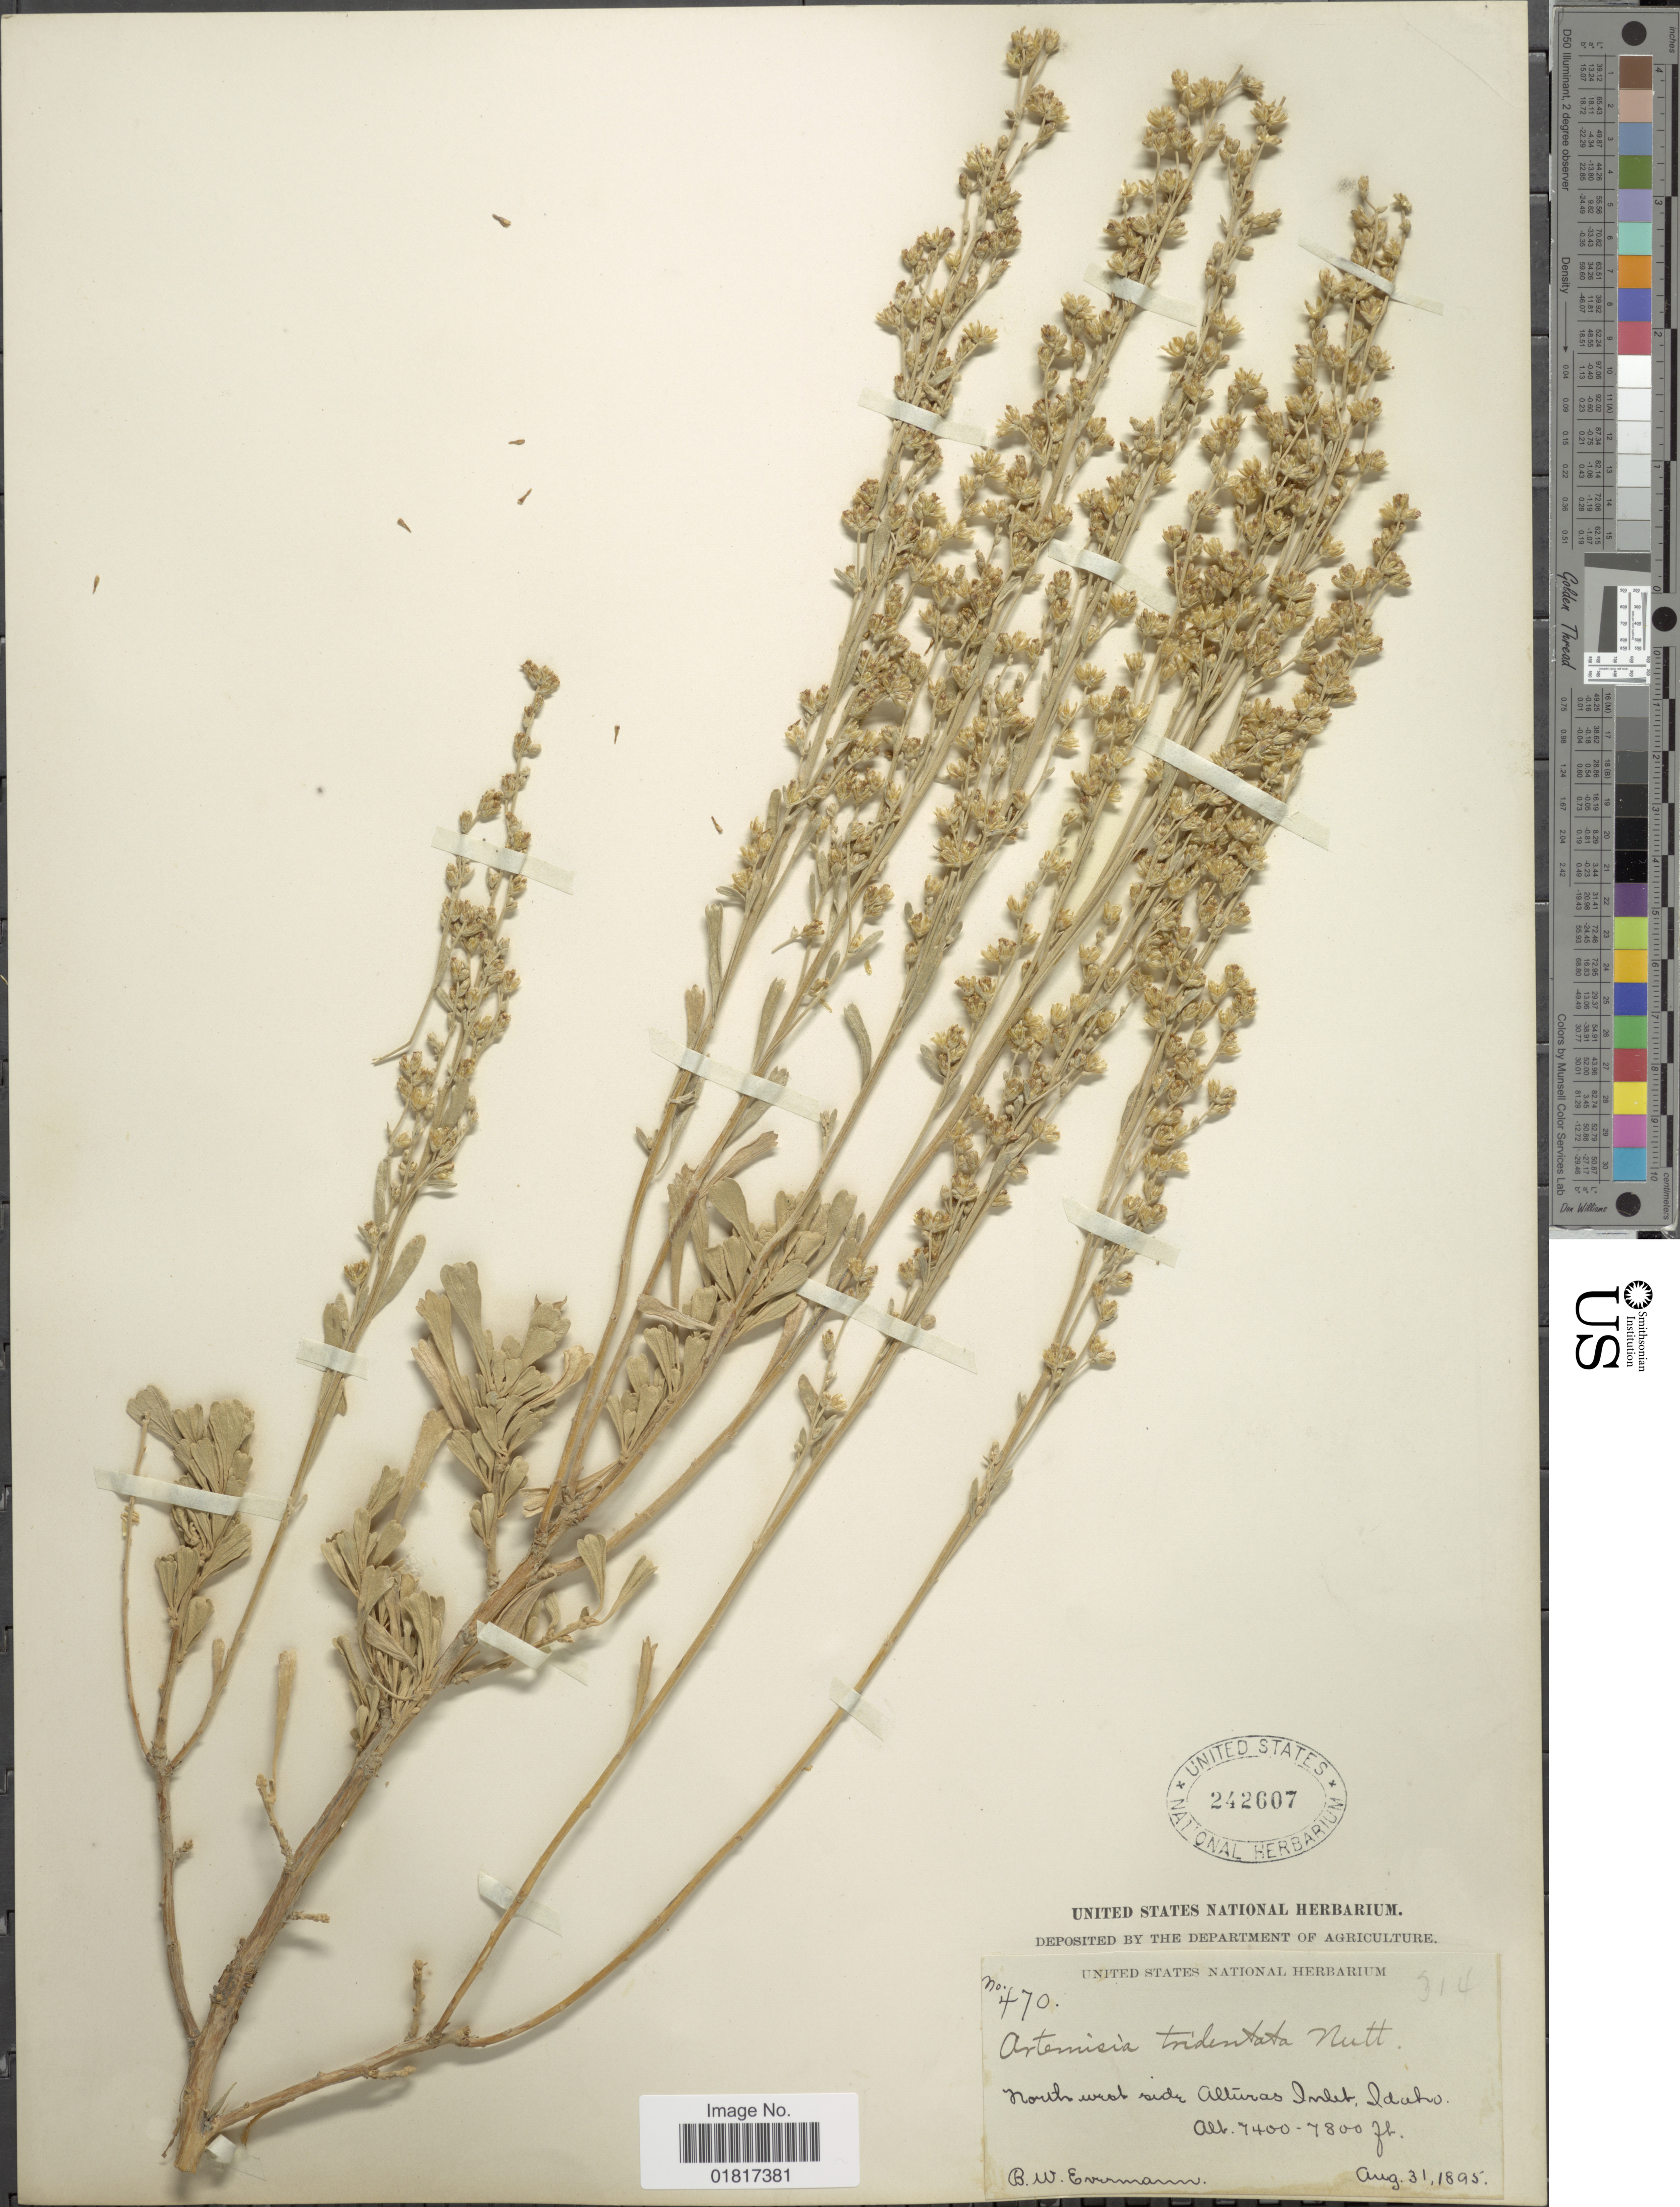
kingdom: Plantae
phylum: Tracheophyta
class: Magnoliopsida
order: Asterales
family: Asteraceae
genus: Artemisia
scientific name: Artemisia vaseyana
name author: Rydb.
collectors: B. W. Evermann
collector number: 470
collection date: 1895-08-31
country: United States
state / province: Idaho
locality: North west side Alturas Inlet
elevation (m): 2256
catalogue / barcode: US 242607